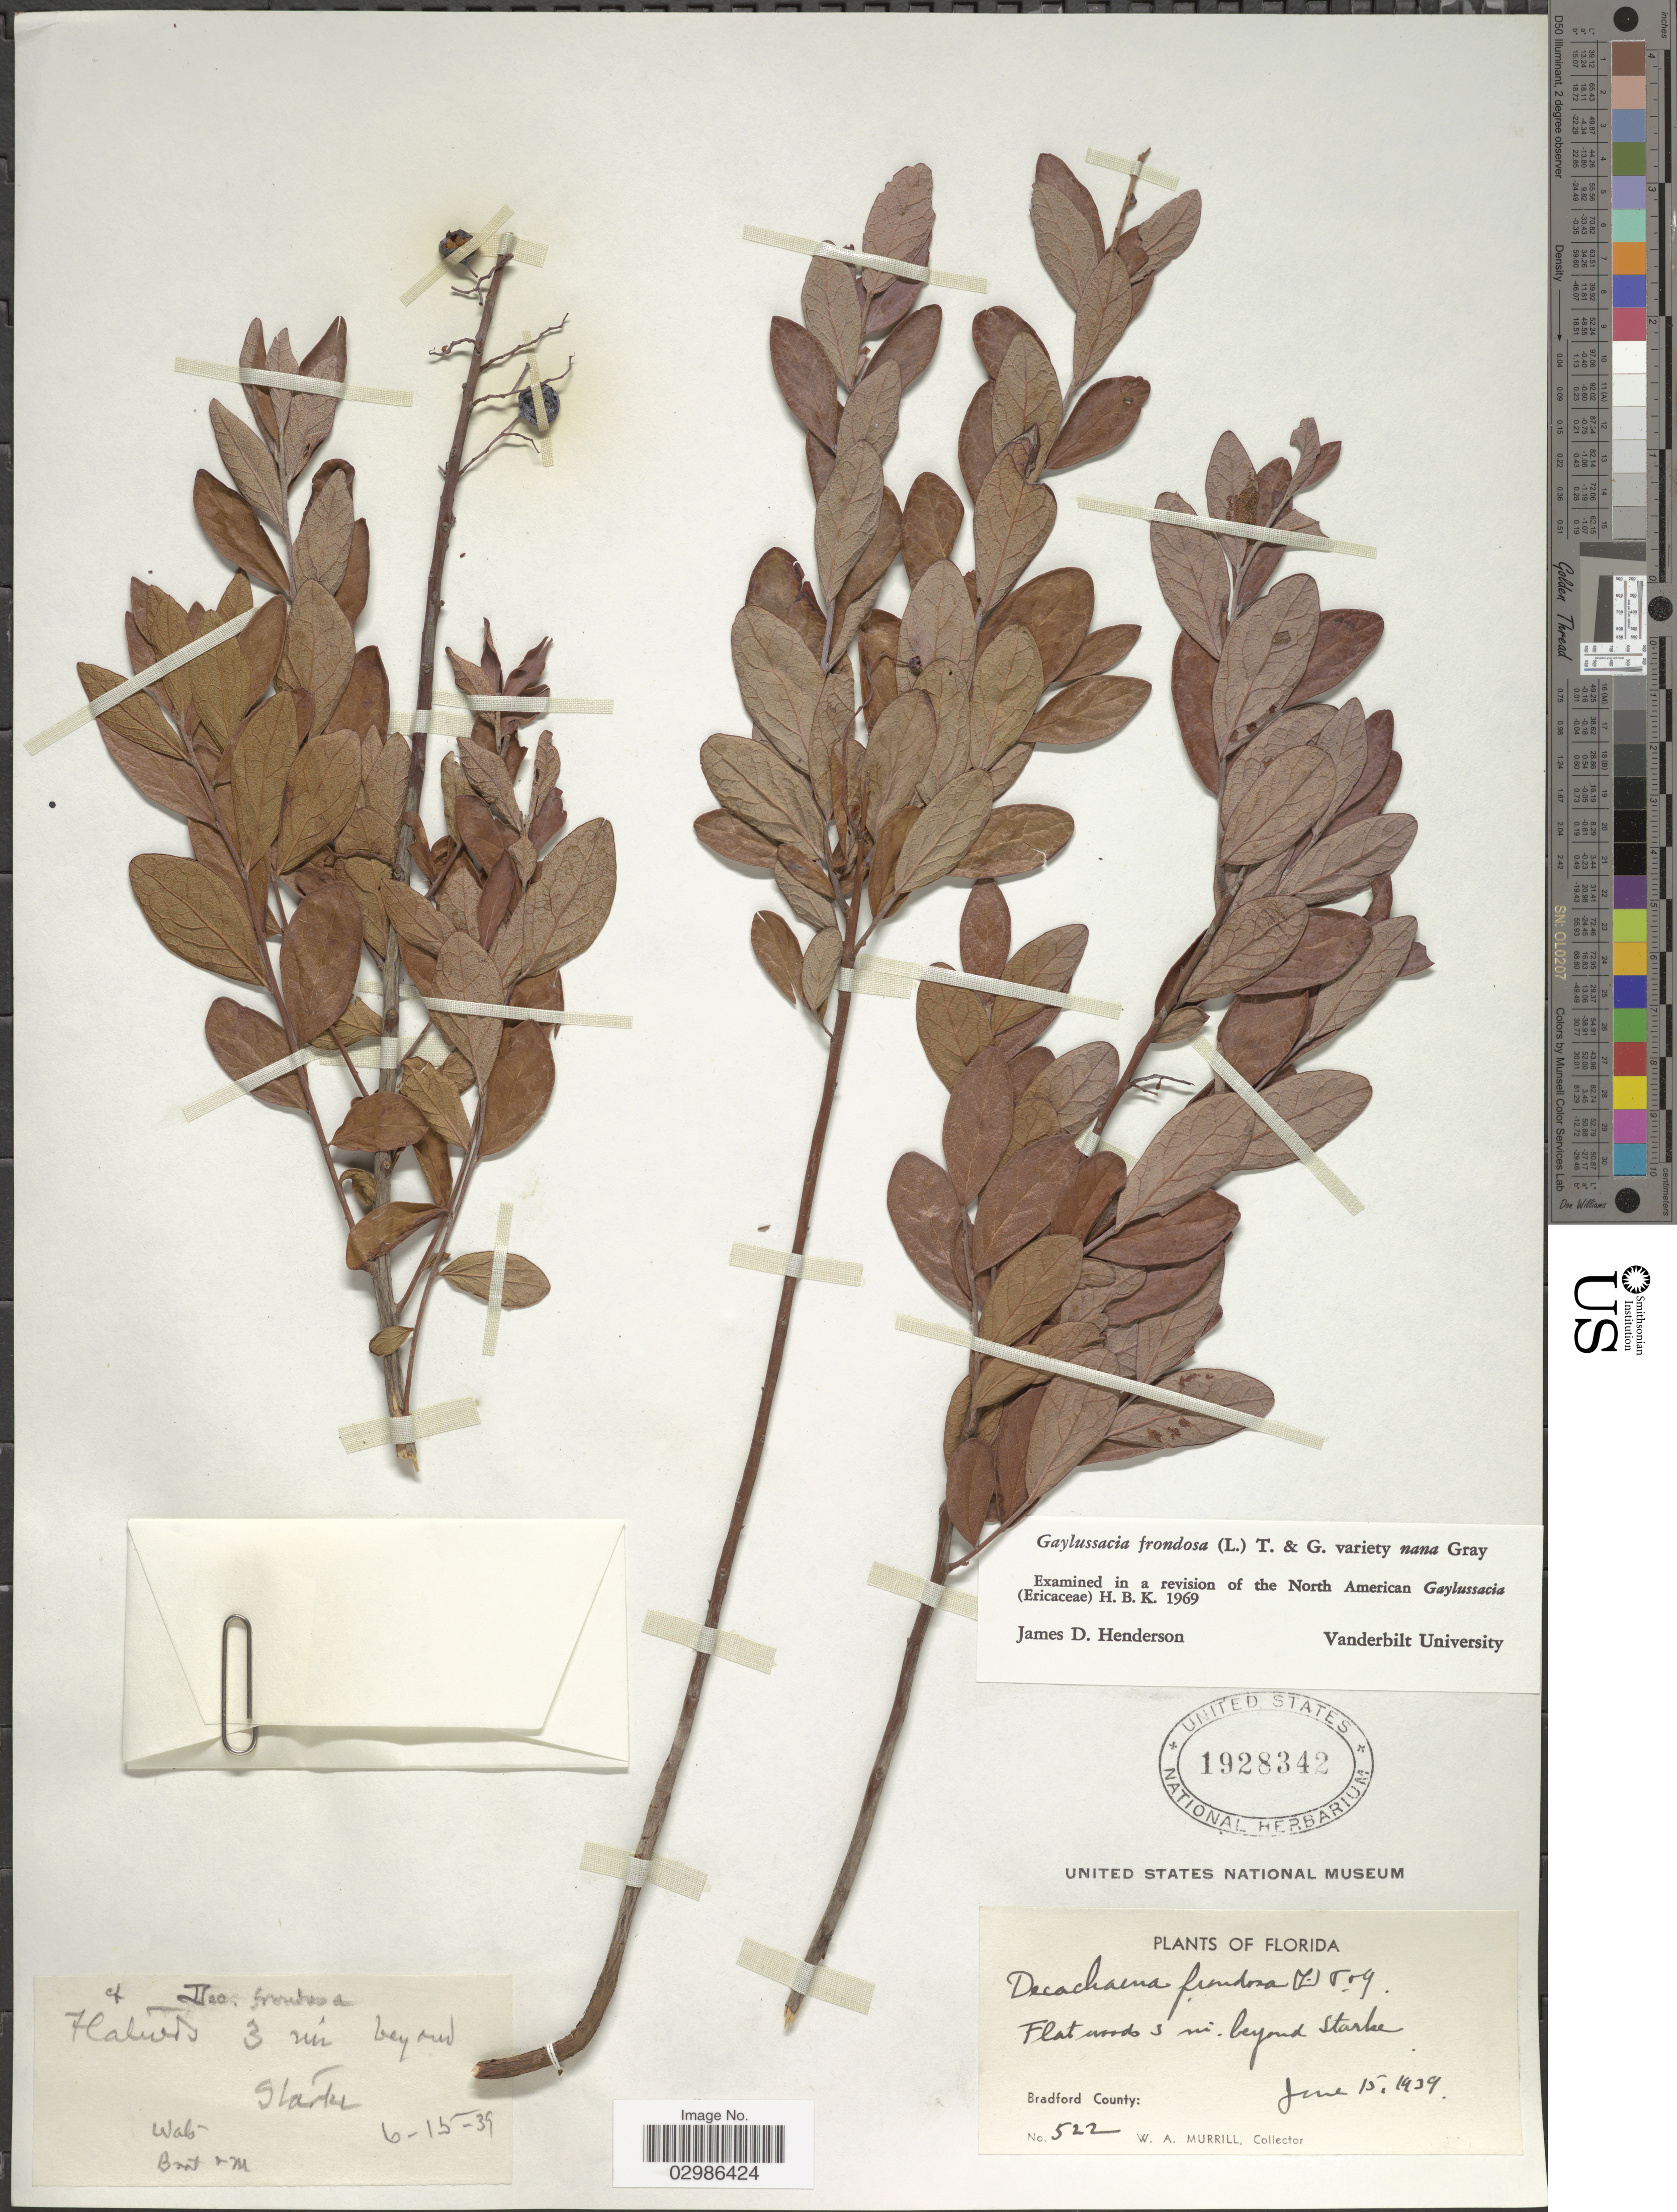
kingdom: Plantae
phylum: Tracheophyta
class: Magnoliopsida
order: Ericales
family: Ericaceae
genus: Gaylussacia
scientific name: Gaylussacia frondosa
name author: (L.) Torr. & A. Gray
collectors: W. A. Murrill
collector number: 522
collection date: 1939-06-15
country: United States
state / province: Florida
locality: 3 mi. beyond Starke. Bradford County.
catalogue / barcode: US 1928342